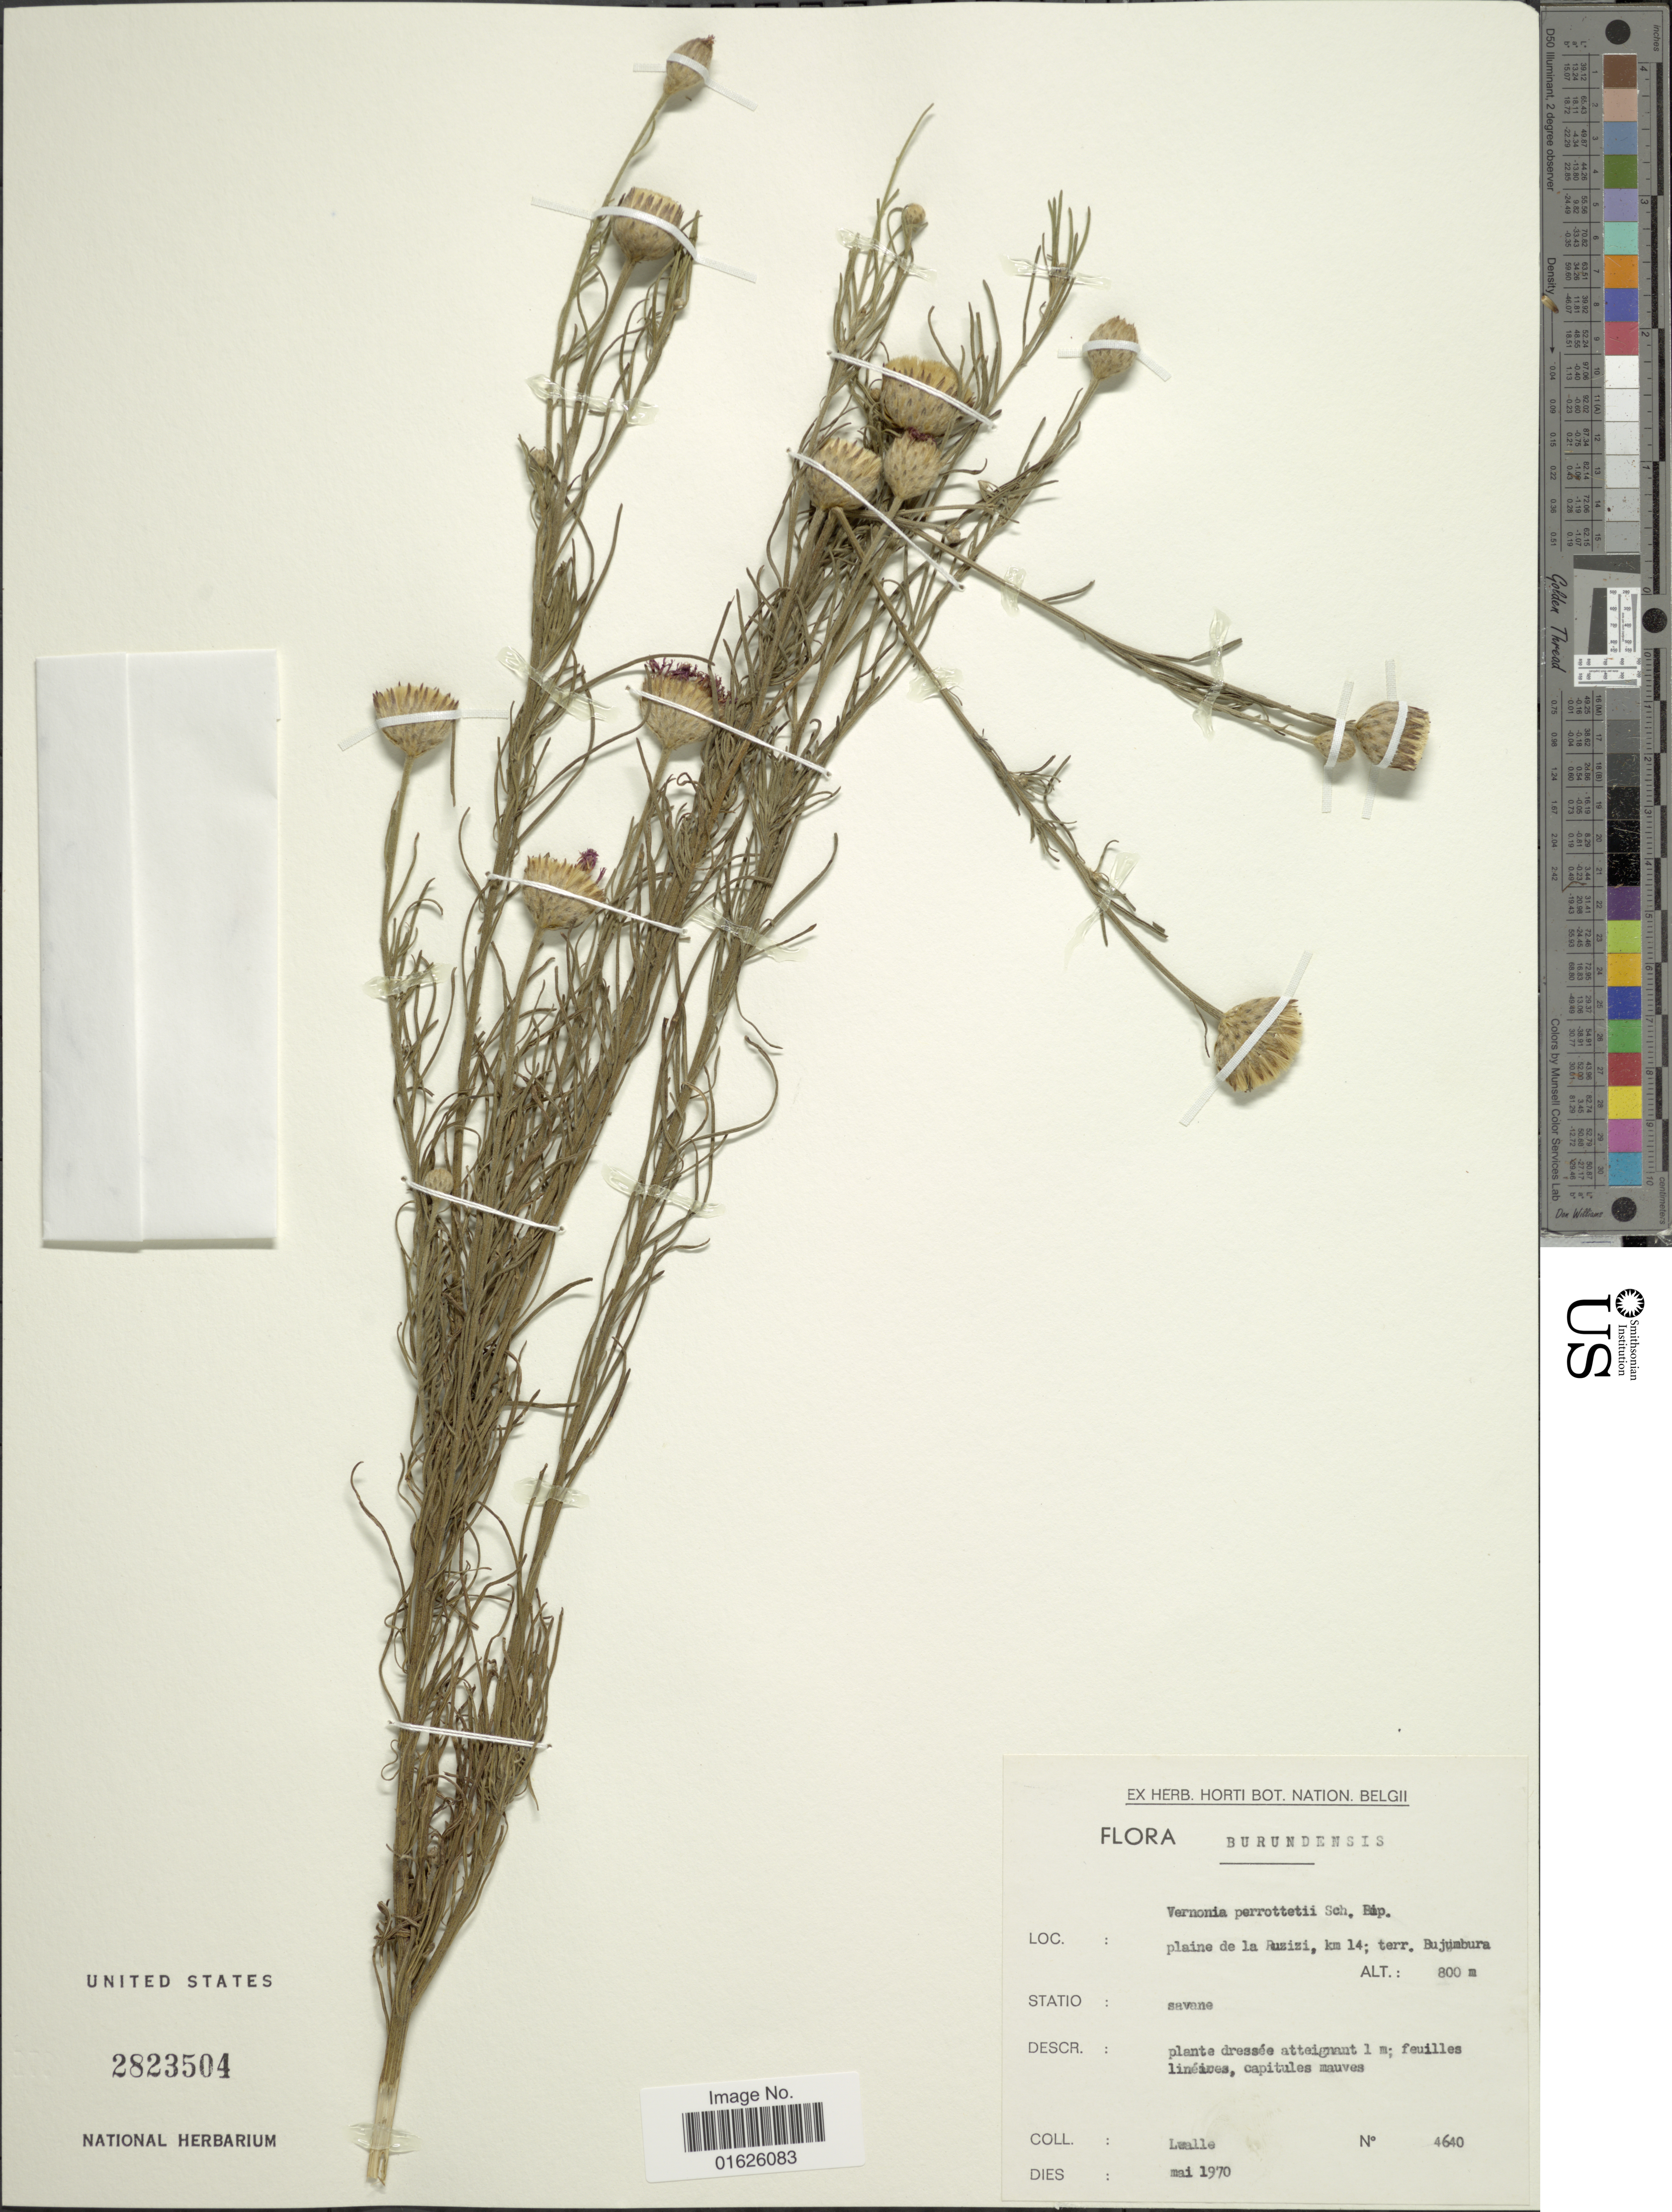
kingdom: Plantae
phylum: Tracheophyta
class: Magnoliopsida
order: Asterales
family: Asteraceae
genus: Polydora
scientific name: Polydora serratuloides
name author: (DC.) H. Rob.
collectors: Lewalle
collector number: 4640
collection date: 1970-05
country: Burundi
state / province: Bujumura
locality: Plain de La Ruzizi, km 14; Terr Bujumbura.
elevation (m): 800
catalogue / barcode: US 2823504